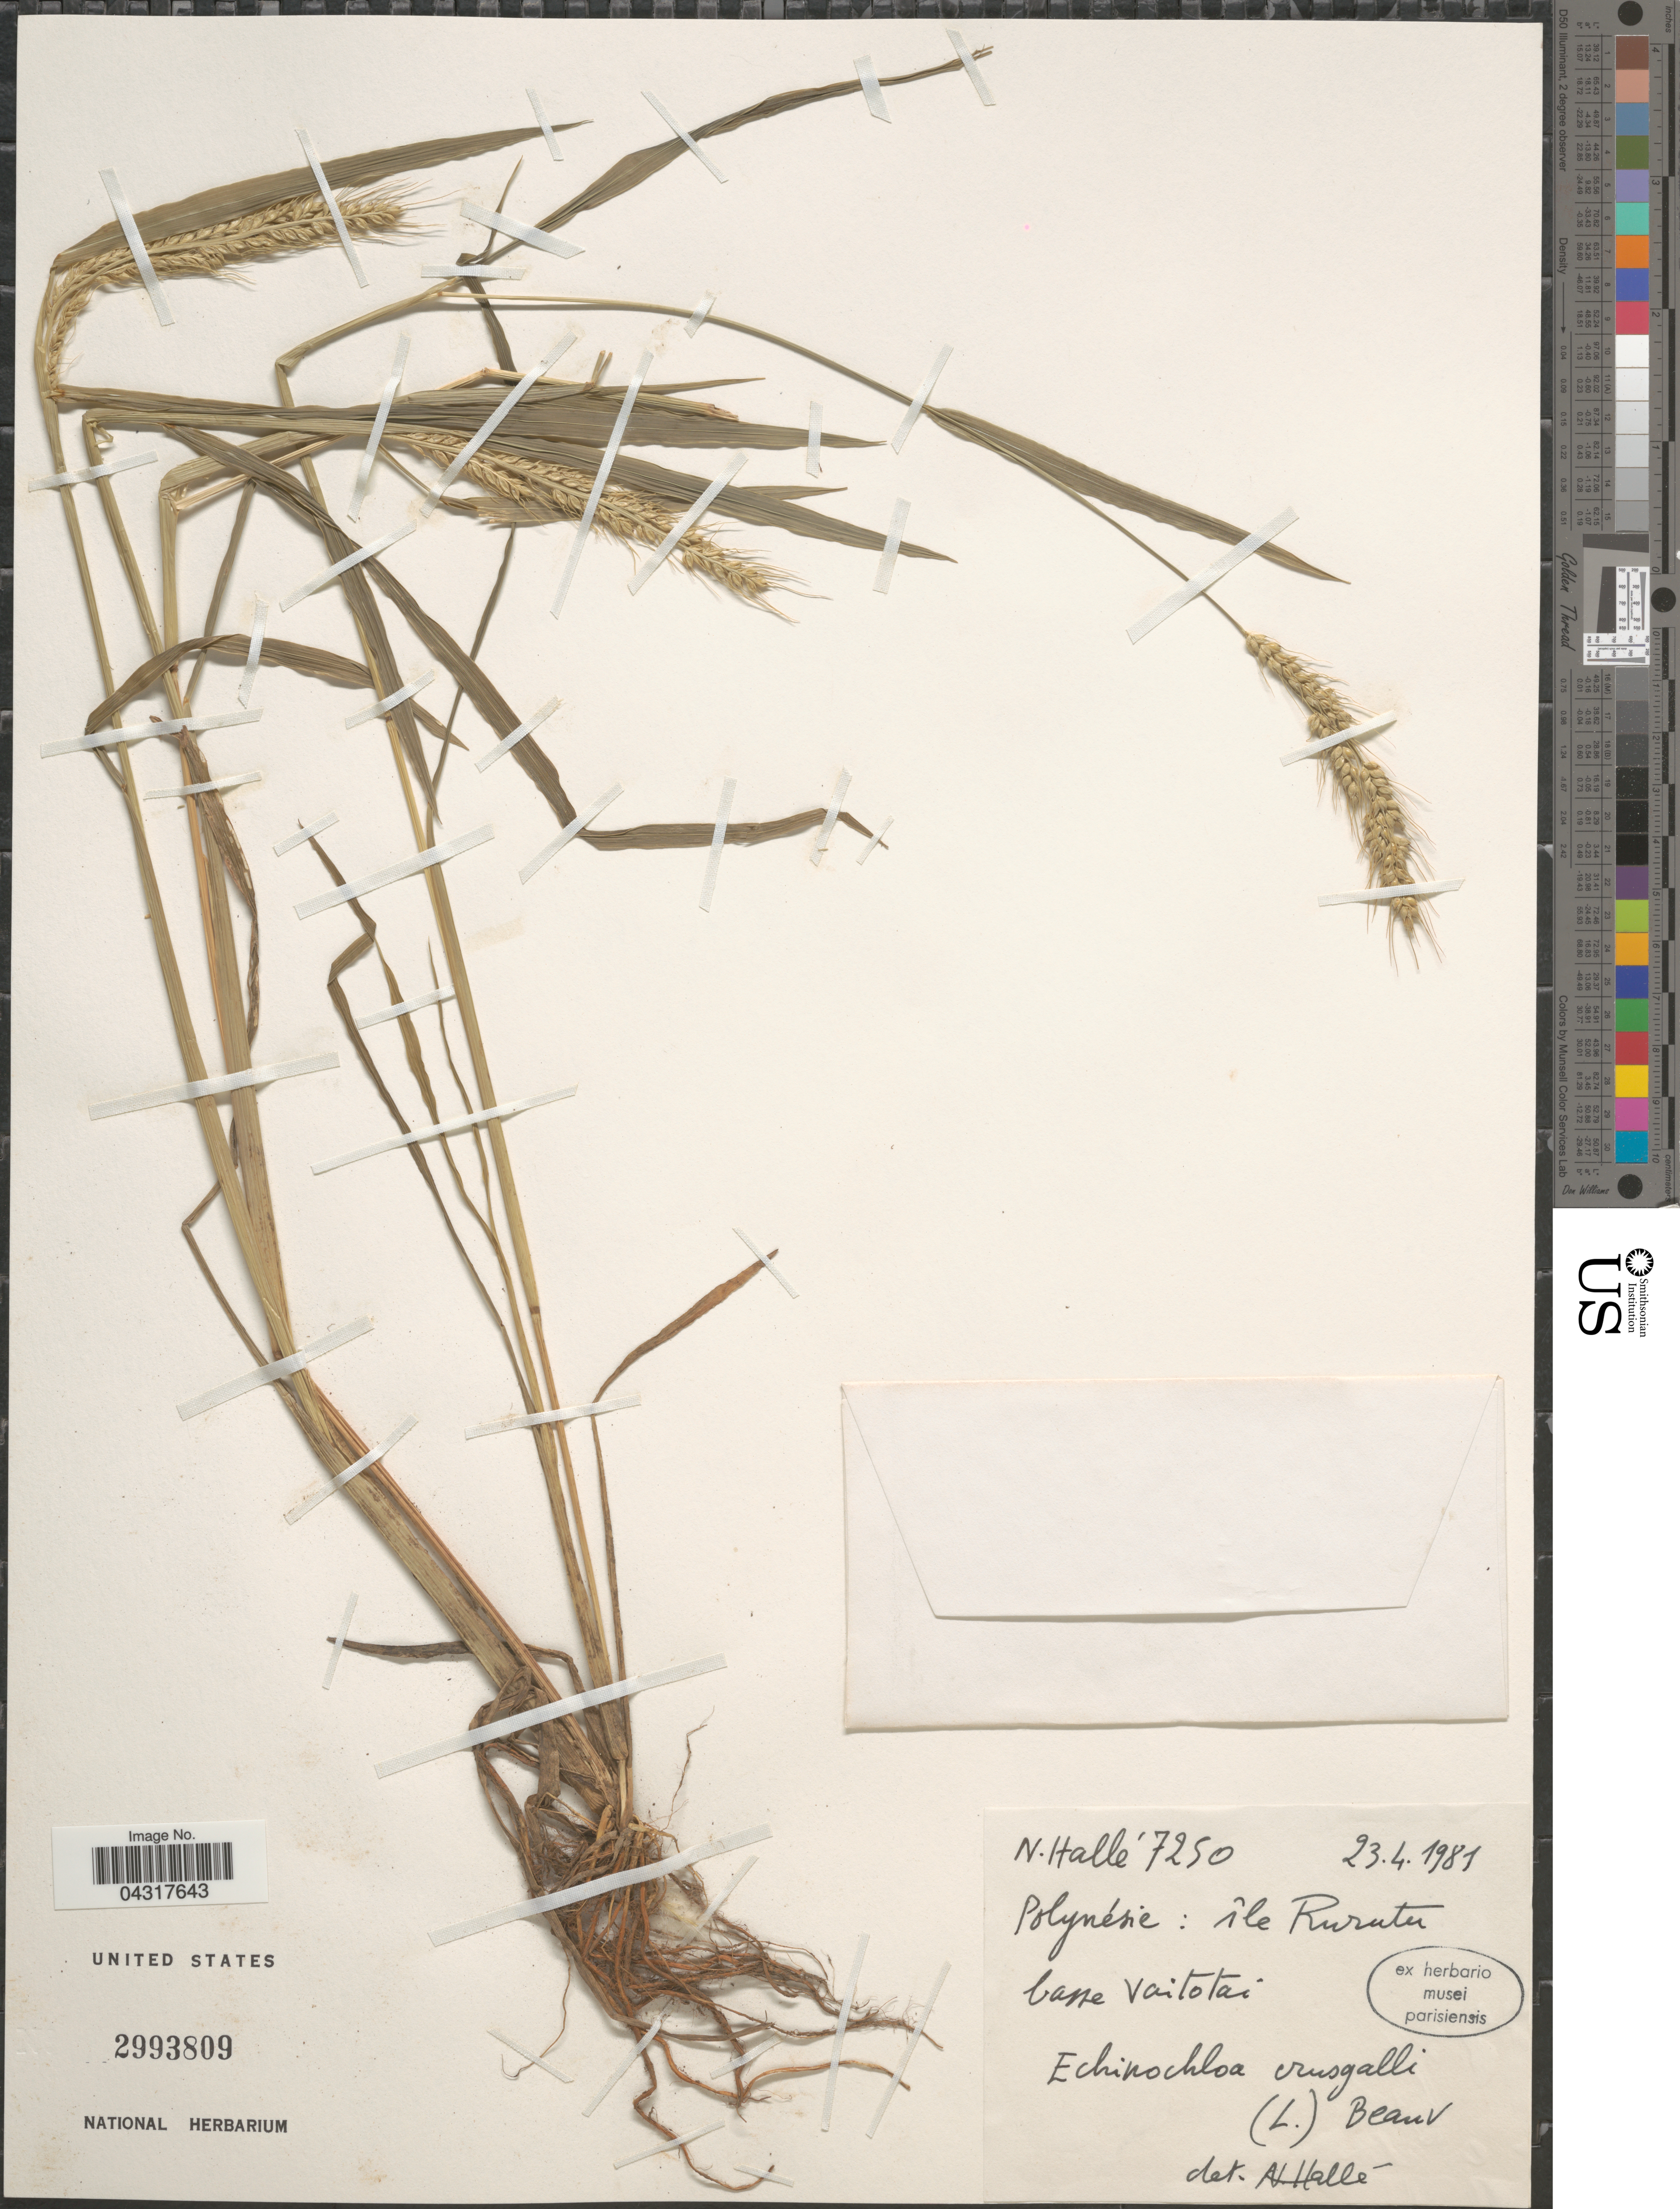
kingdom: Plantae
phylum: Tracheophyta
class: Liliopsida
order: Poales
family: Poaceae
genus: Echinochloa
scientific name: Echinochloa crus-galli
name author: (L.) P. Beauv.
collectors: N. Hallé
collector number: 7250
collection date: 1981-04-23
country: French Polynesia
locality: Polynésie: île Rurutu. Basse Vaitotai.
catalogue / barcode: US 2993809